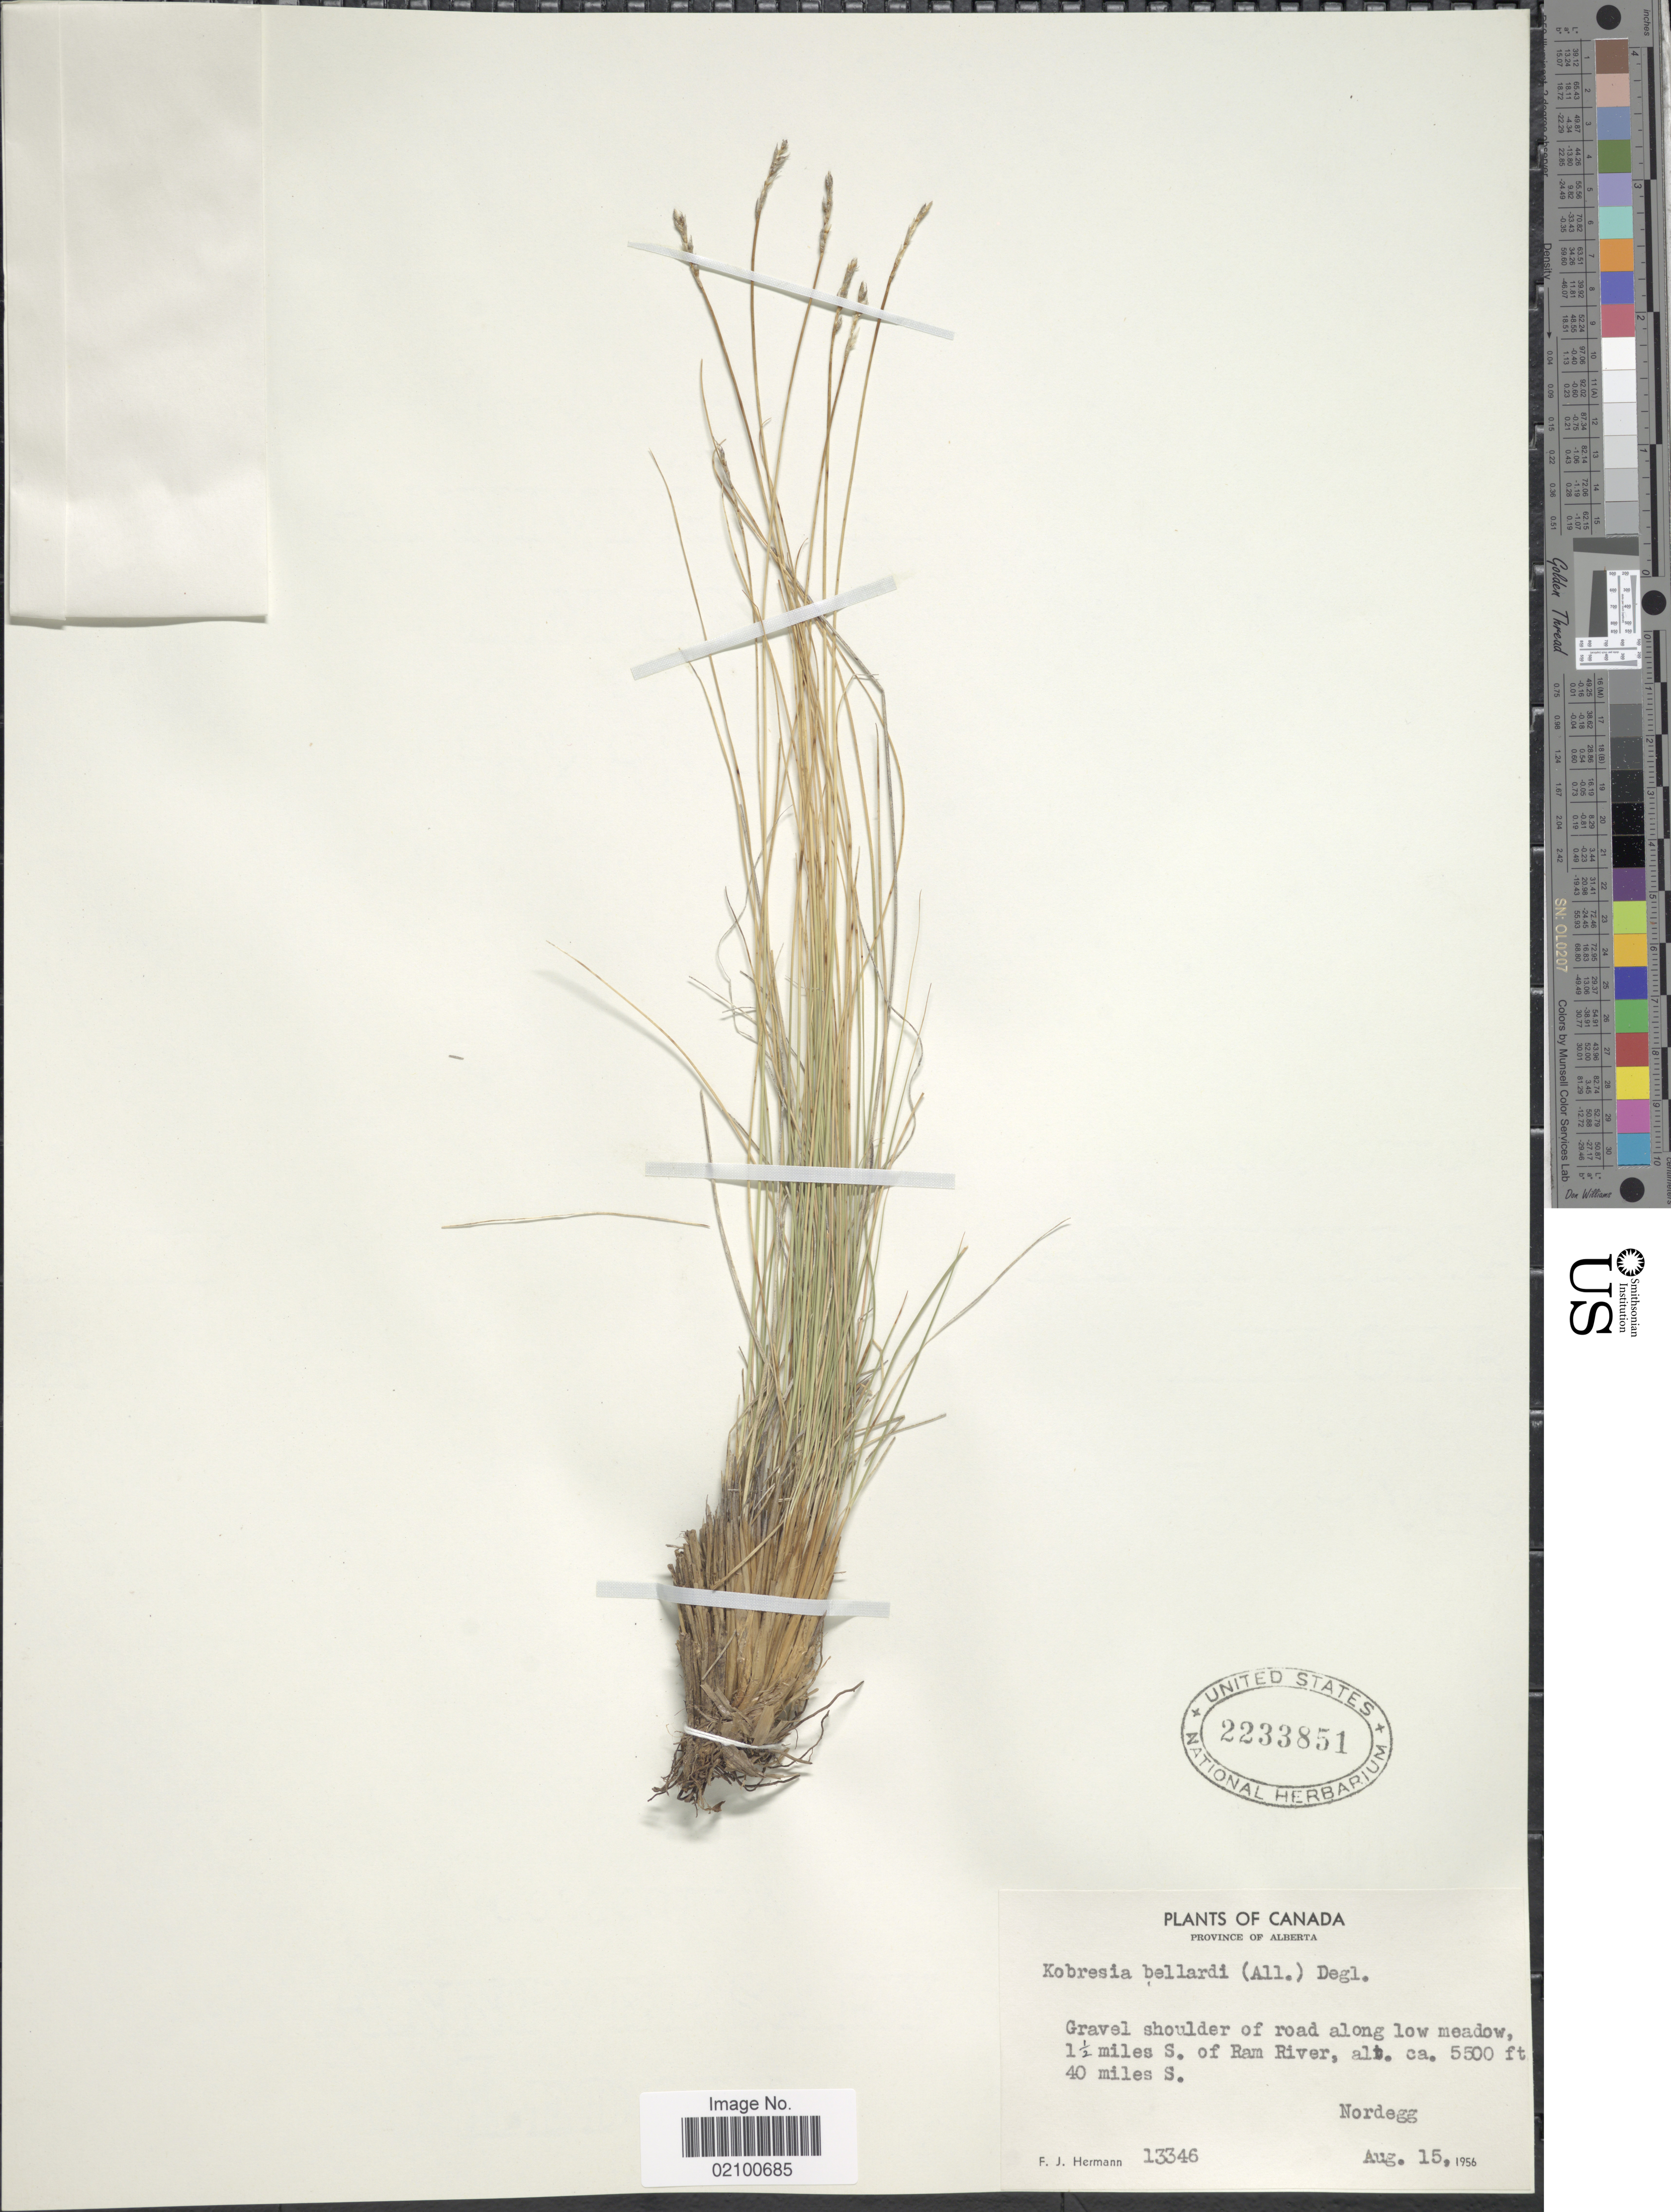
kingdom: Plantae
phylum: Tracheophyta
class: Liliopsida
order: Poales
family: Cyperaceae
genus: Carex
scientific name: Carex myosuroides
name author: Vill.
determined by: Strong, M. T., (US), Smithsonian Institution - National Museum of Natural History (UNITED STATES)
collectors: F. J. Hermann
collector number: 1346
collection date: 1956-08-15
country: Canada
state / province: Alberta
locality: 1½ miles S of Ram River, 40 miles S Nordegg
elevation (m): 1676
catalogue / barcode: US 2233851